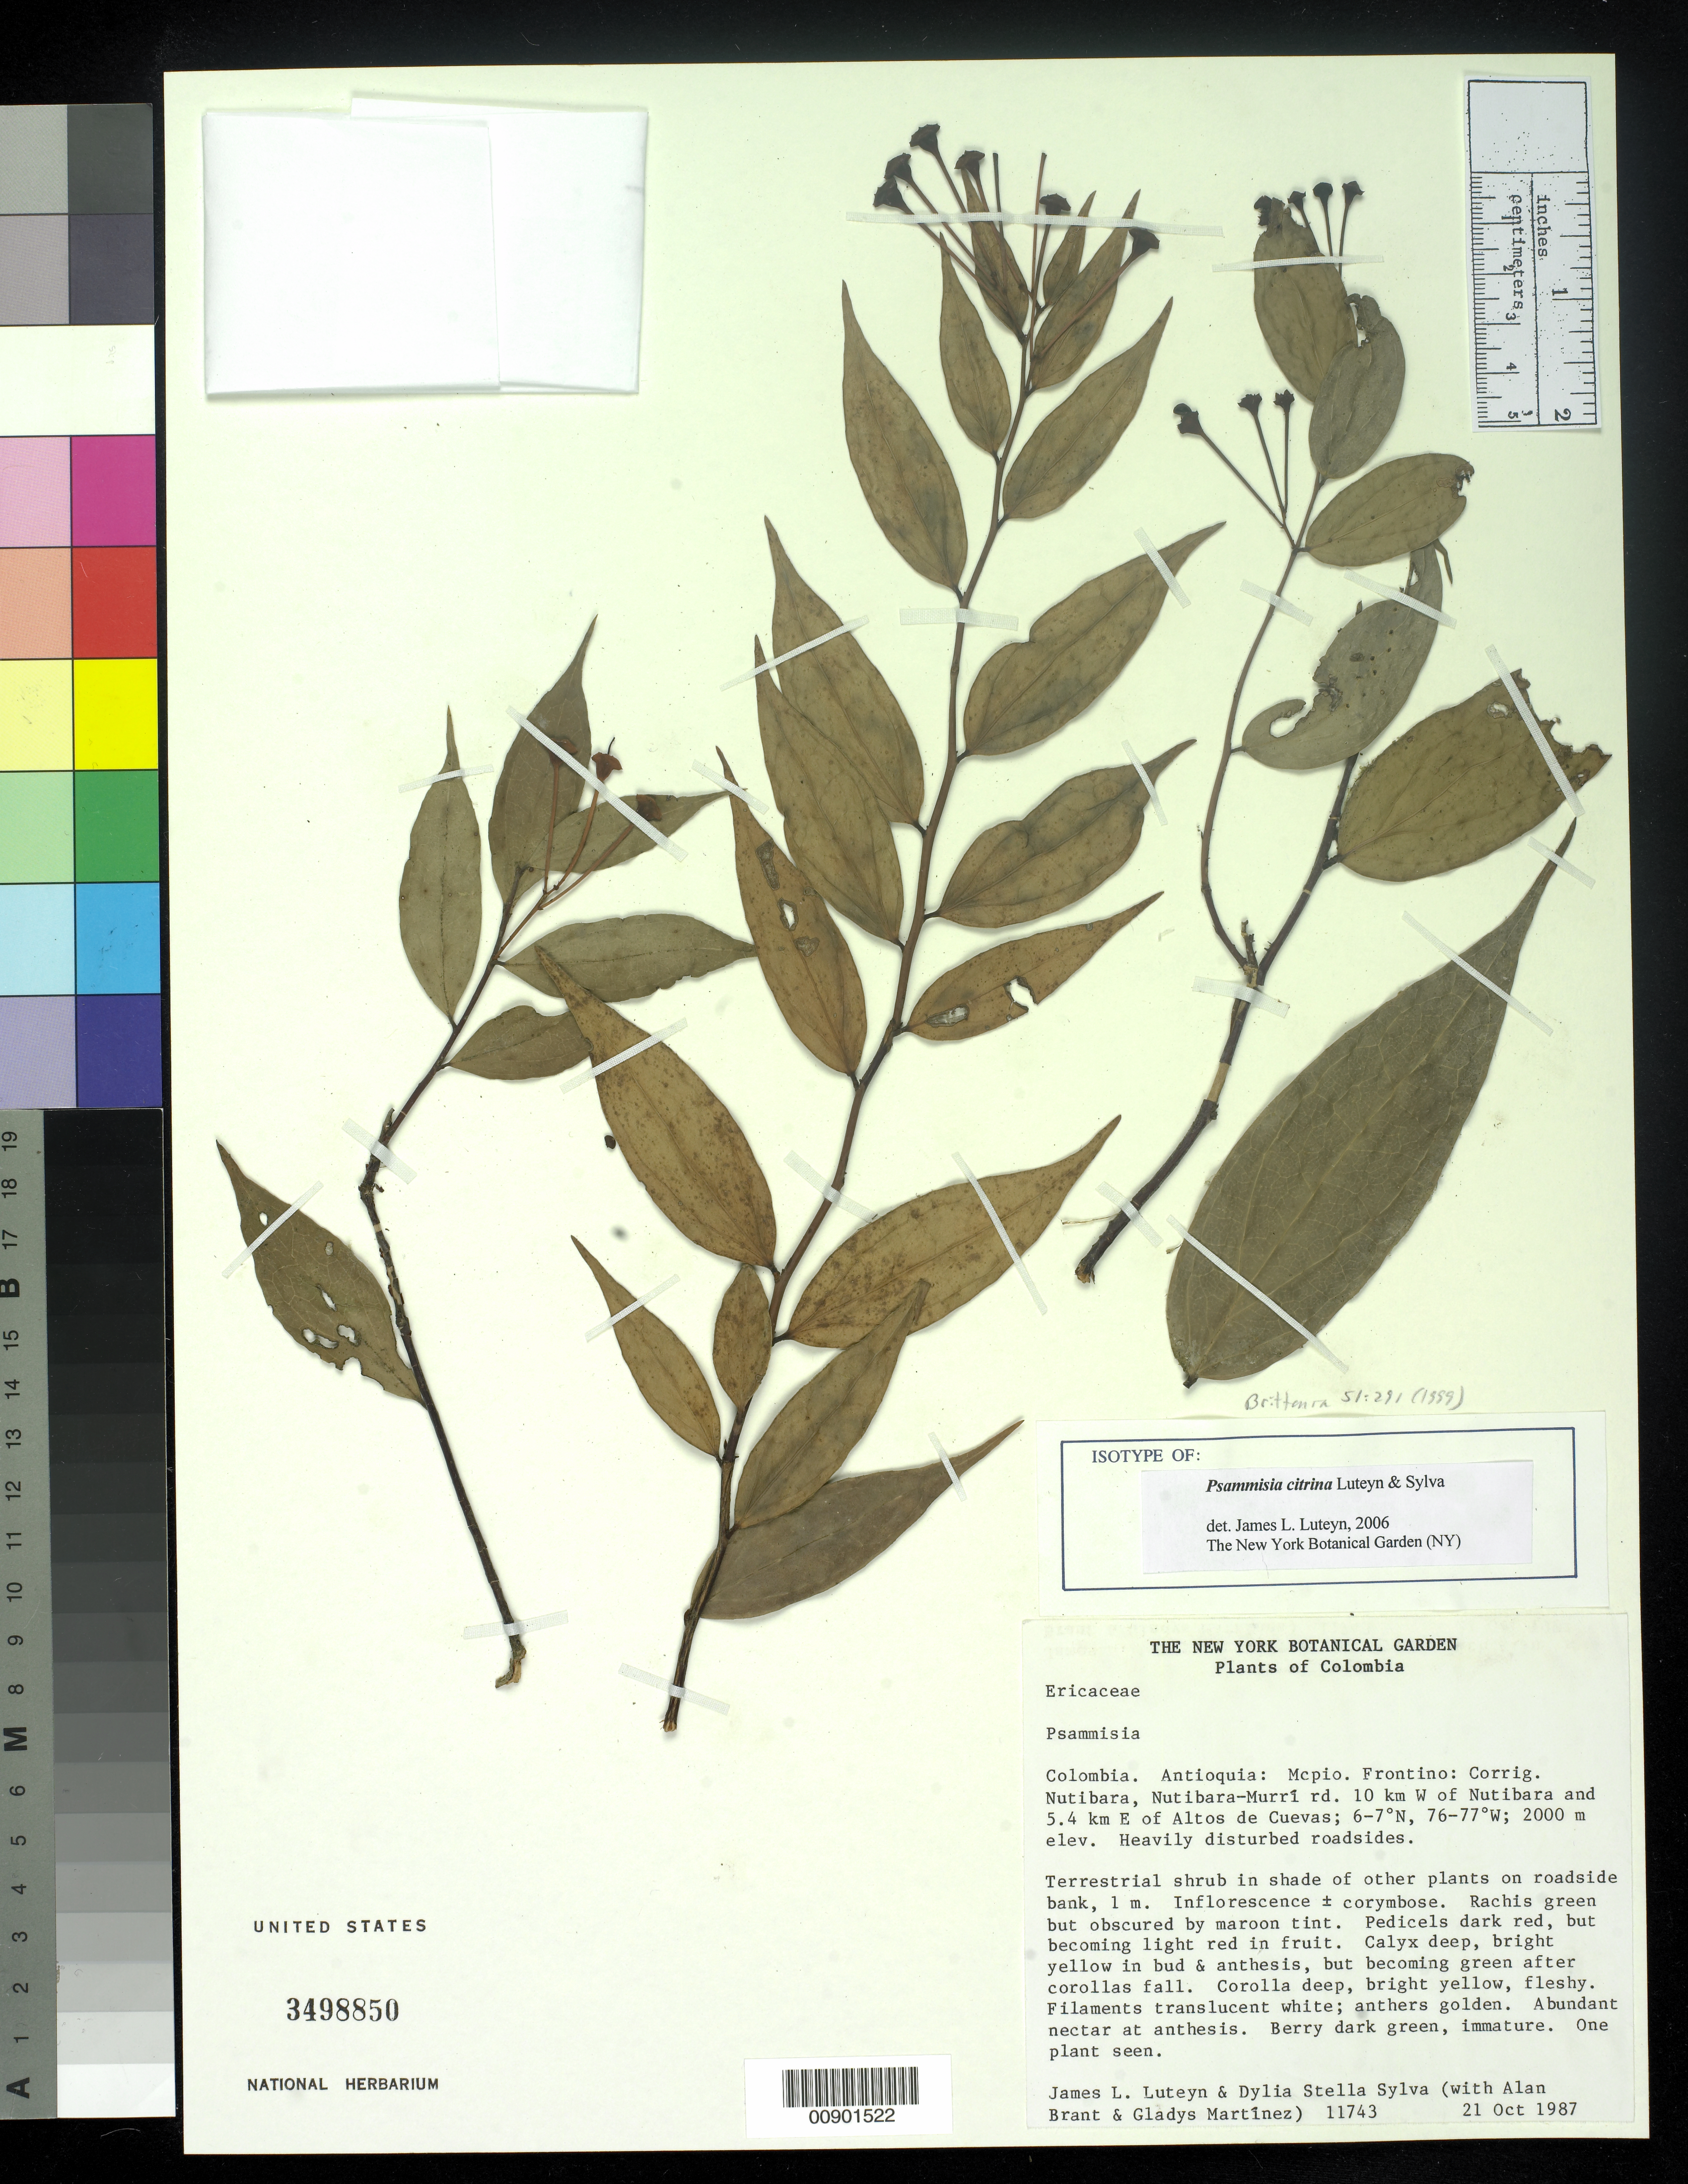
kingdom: Plantae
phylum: Tracheophyta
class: Magnoliopsida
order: Ericales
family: Ericaceae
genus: Psammisia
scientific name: Psammisia citrina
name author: Luteyn & Sylva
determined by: Luteyn, J. L.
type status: Isotype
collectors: J. L. Luteyn, Stella Sylva, A. Brant & G. Martínez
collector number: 11743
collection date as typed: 21 Oct 1987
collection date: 1987-10-21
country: Colombia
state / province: Antioquia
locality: Antioquia: Mcpio. Frontino: Corrig. Nutibara, Nutibara-Murrí rd. 10 km W of Nutibara and 5.4 km E of Altos de Cuevas.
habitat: Heavily disturbed roadsides.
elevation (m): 2000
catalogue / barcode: US 3498850